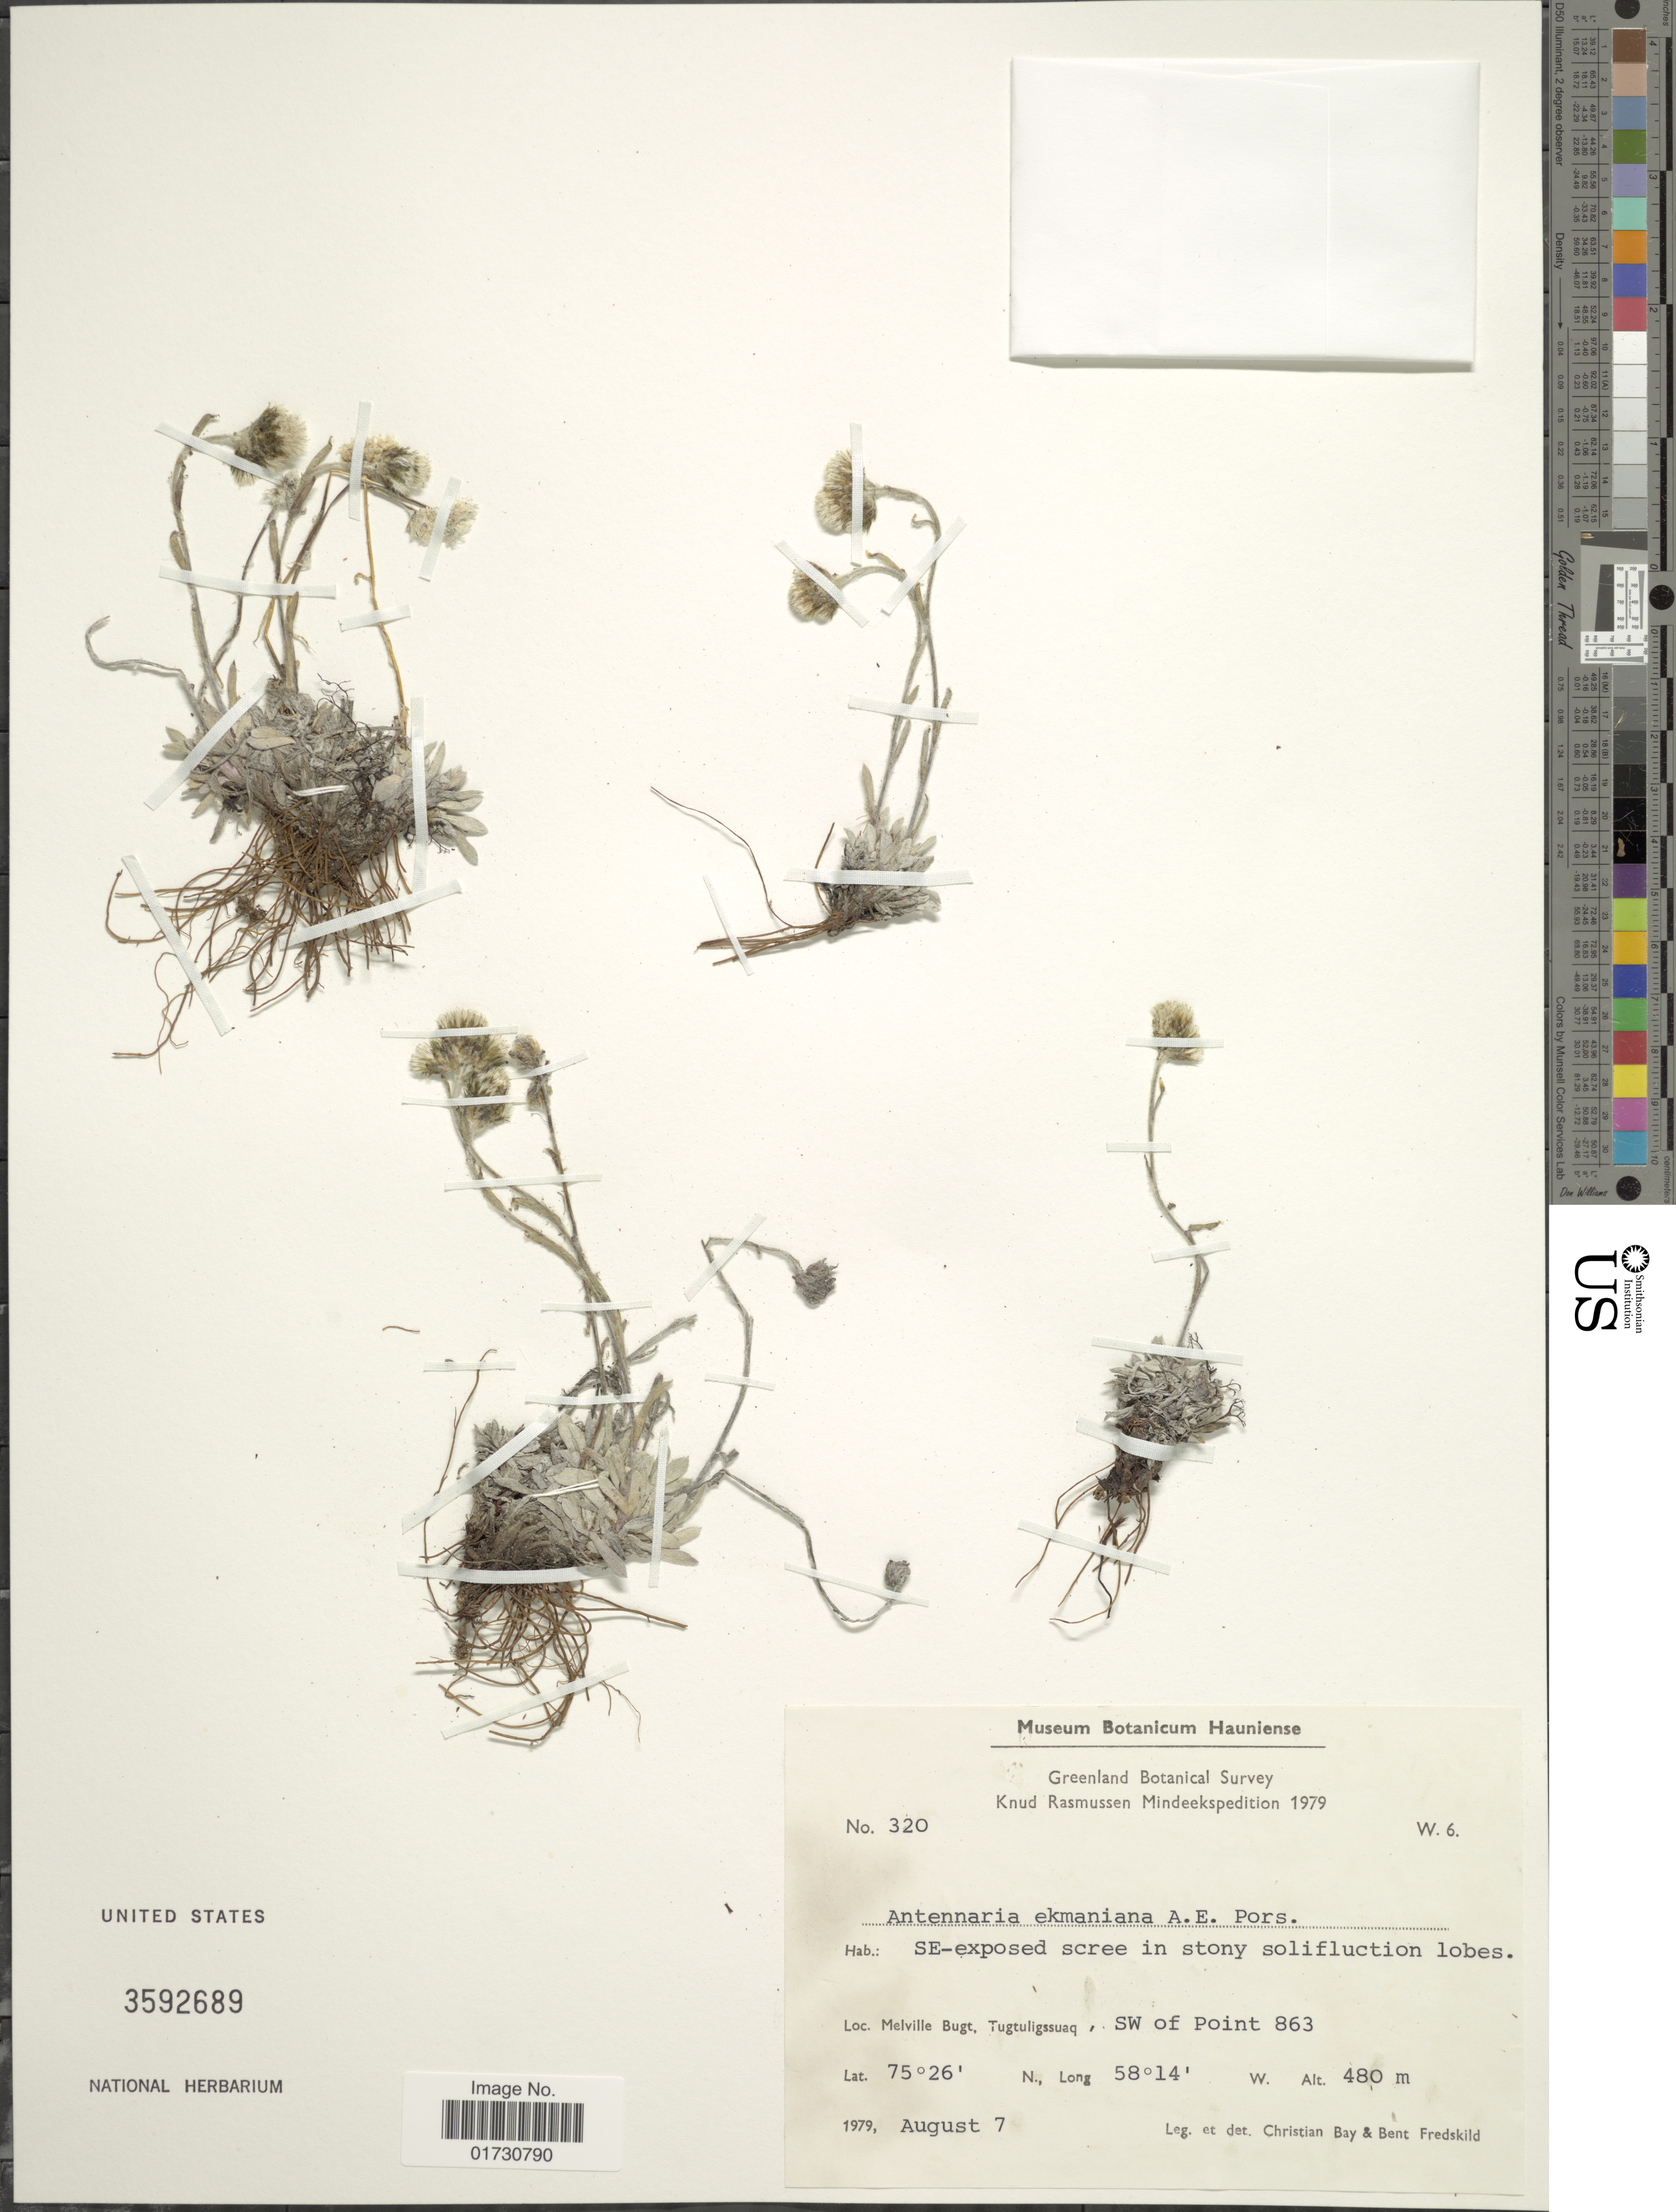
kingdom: Plantae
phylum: Tracheophyta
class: Magnoliopsida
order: Asterales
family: Asteraceae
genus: Antennaria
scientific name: Antennaria ekmaniana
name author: A.E. Porsild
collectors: C. Bay & B. Fredskild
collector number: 320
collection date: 1979-08-07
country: Greenland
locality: Melville Bugt, Tugtuligssuaq, SW of Point 863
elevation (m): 480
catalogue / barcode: US 3592689